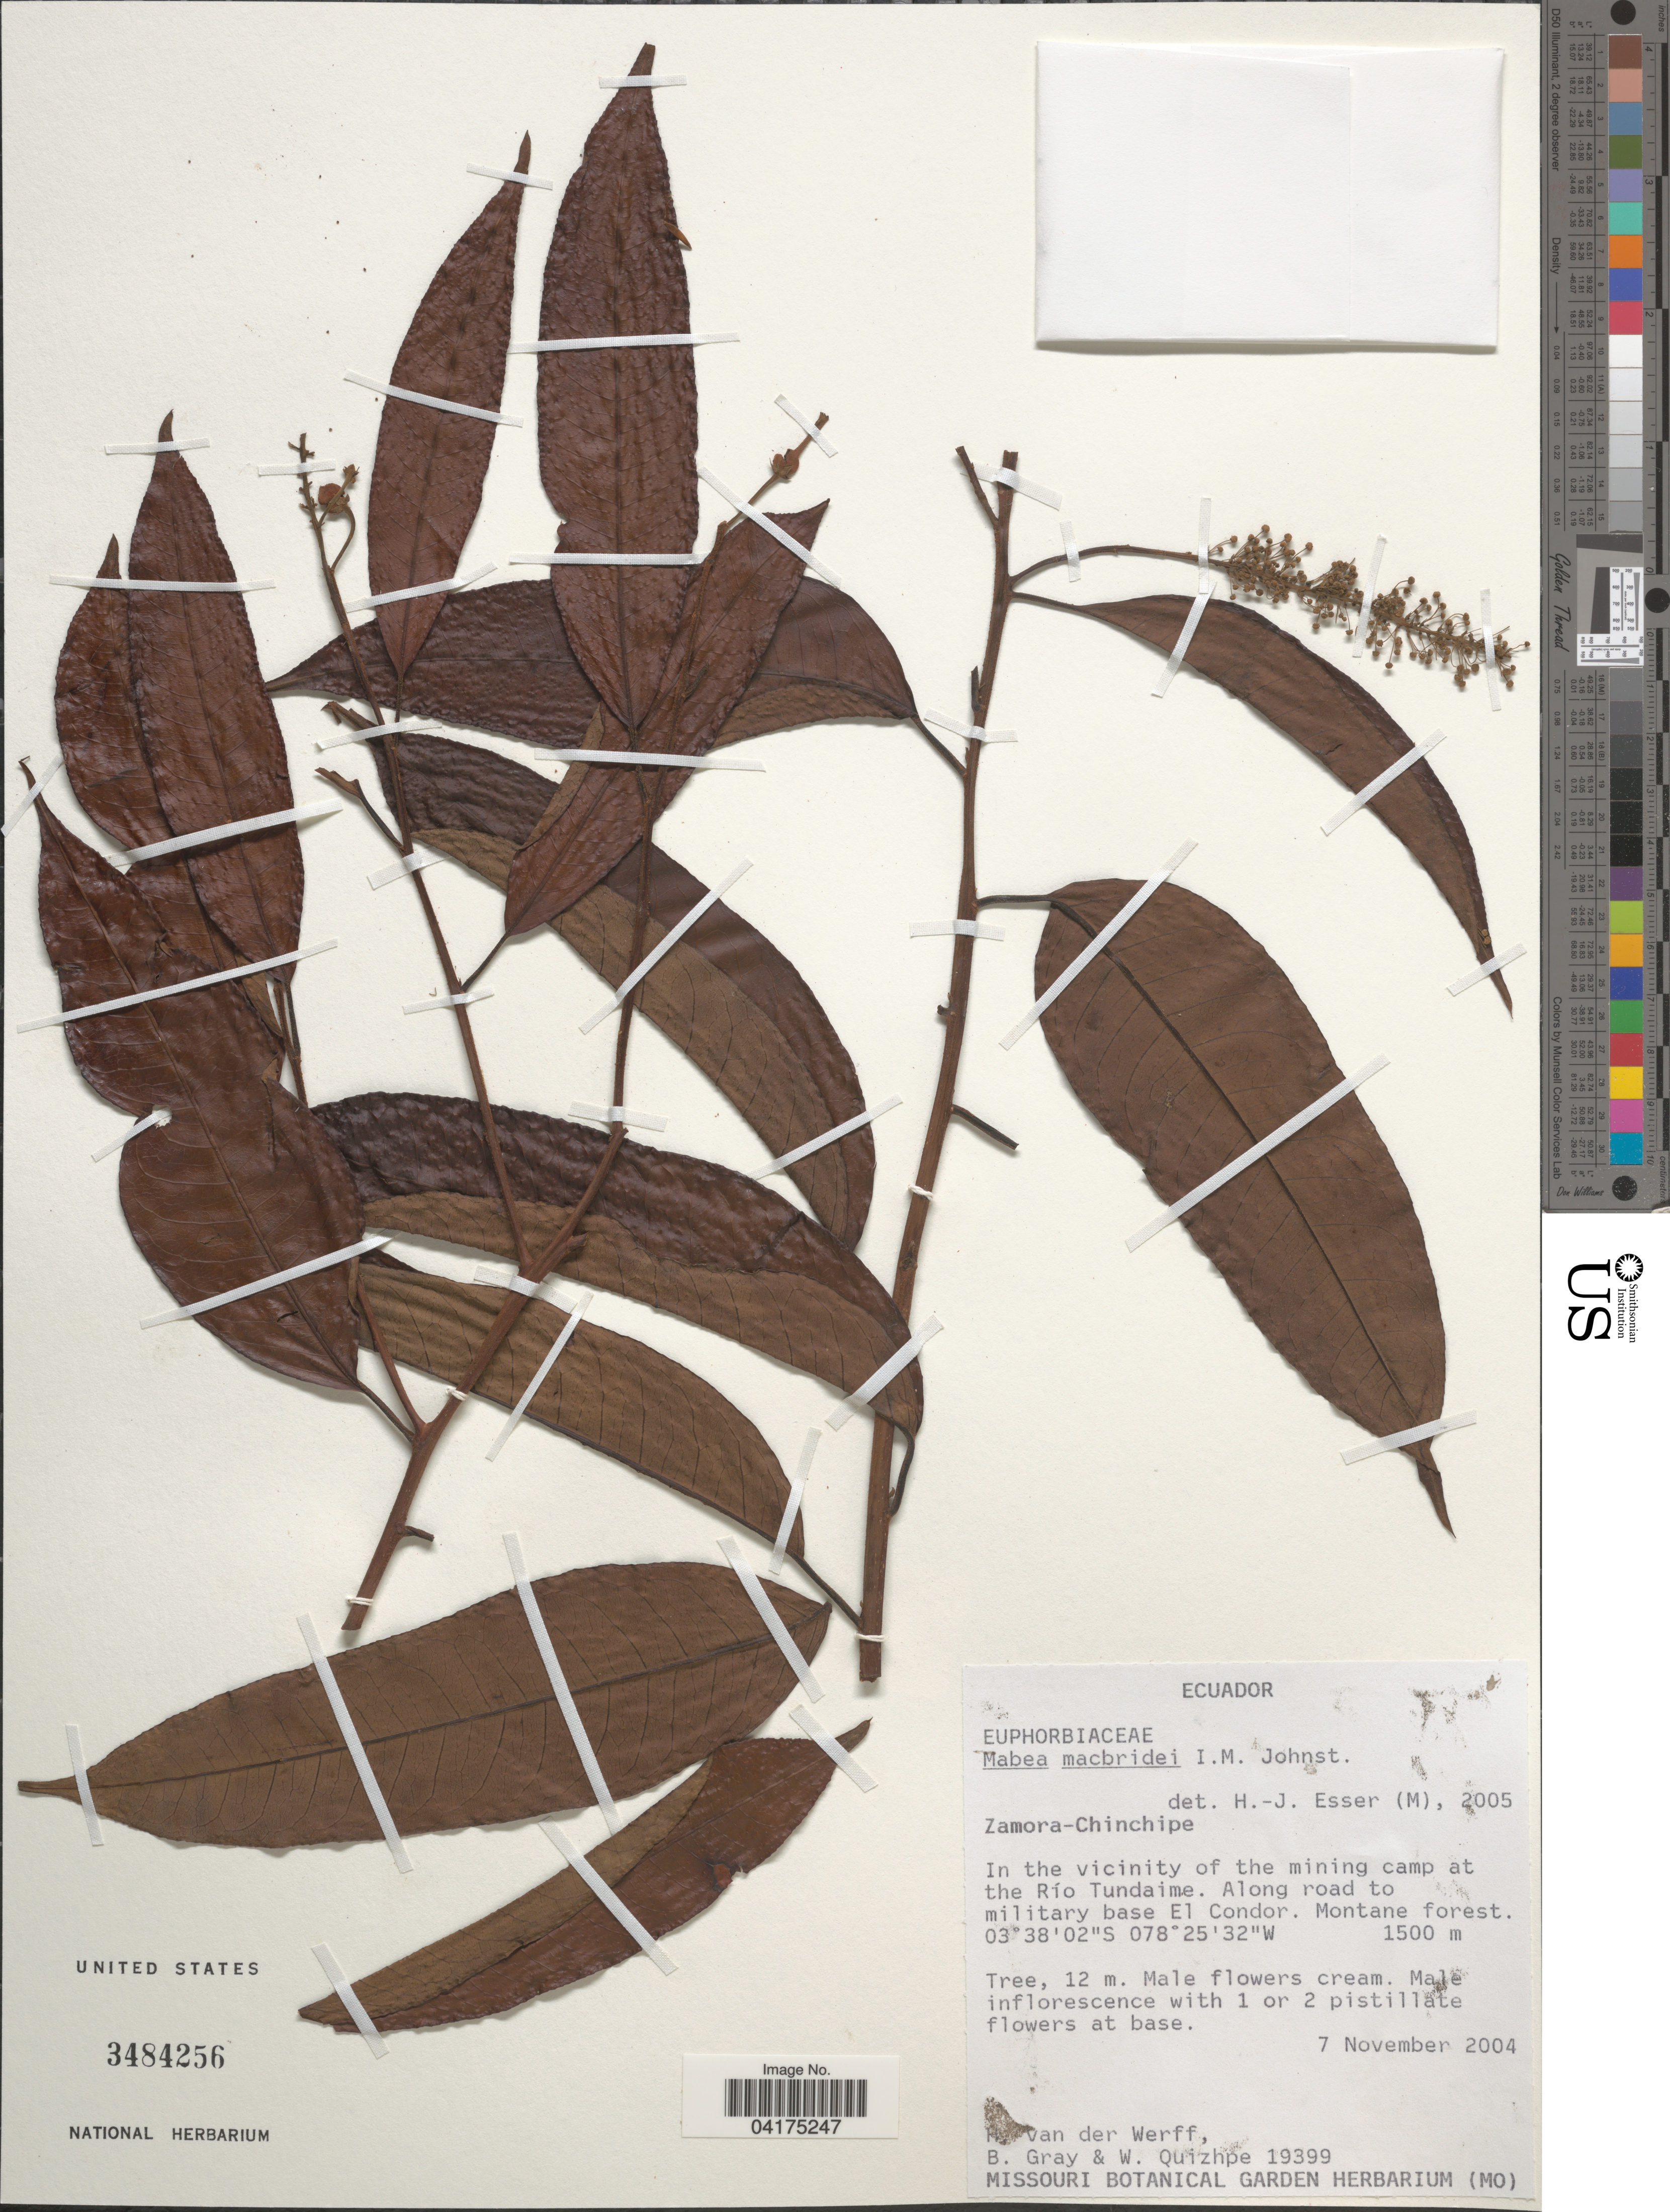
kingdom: Plantae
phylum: Tracheophyta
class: Magnoliopsida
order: Malpighiales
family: Euphorbiaceae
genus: Mabea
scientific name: Mabea macbridei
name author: I.M. Johnst.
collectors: H. van der Werff, B. Gray & W. Quizhpe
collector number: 19399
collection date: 2004-11-07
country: Ecuador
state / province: Zamora-Chinchipe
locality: In the vicinity of the mining camp at the Río Tundaime. Along road to military base El Condor.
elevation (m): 1500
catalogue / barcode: US 3484256